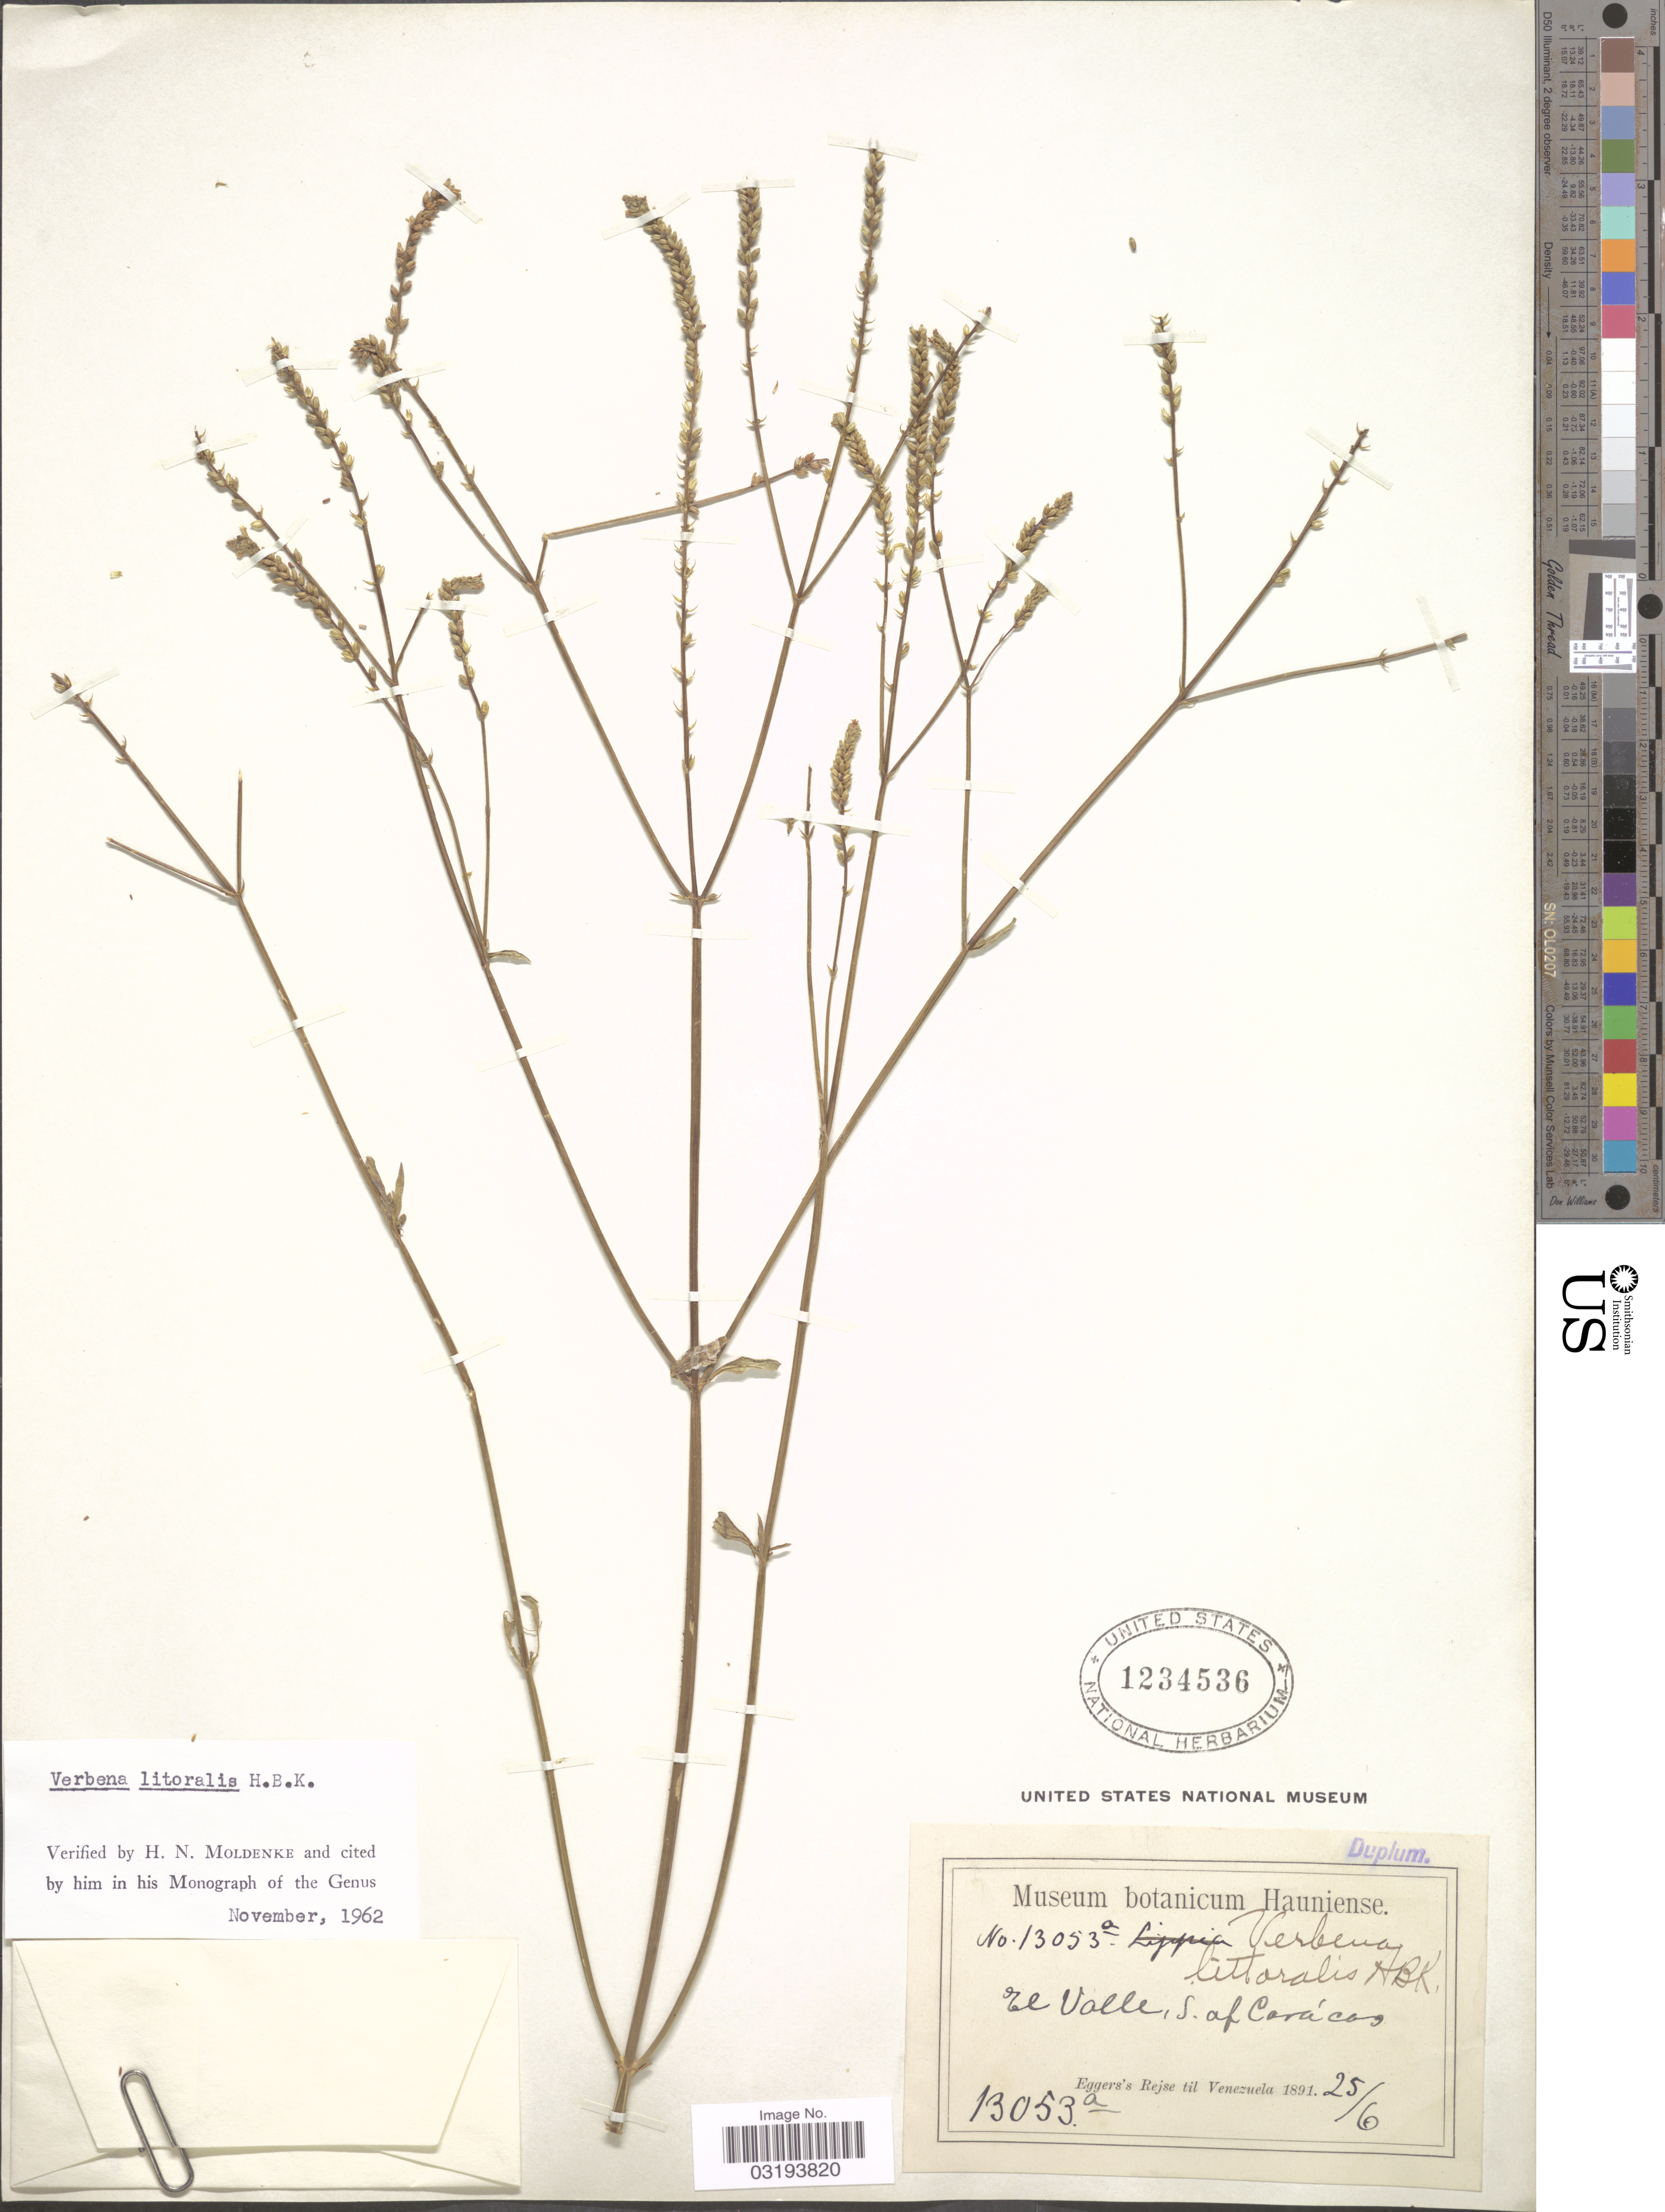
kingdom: Plantae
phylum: Tracheophyta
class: Magnoliopsida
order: Lamiales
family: Verbenaceae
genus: Verbena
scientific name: Verbena litoralis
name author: Kunth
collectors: -. Eggers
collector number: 13053a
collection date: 1891-06-25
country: Venezuela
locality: De Valle, S. of Caracas.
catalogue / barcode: US 1234536